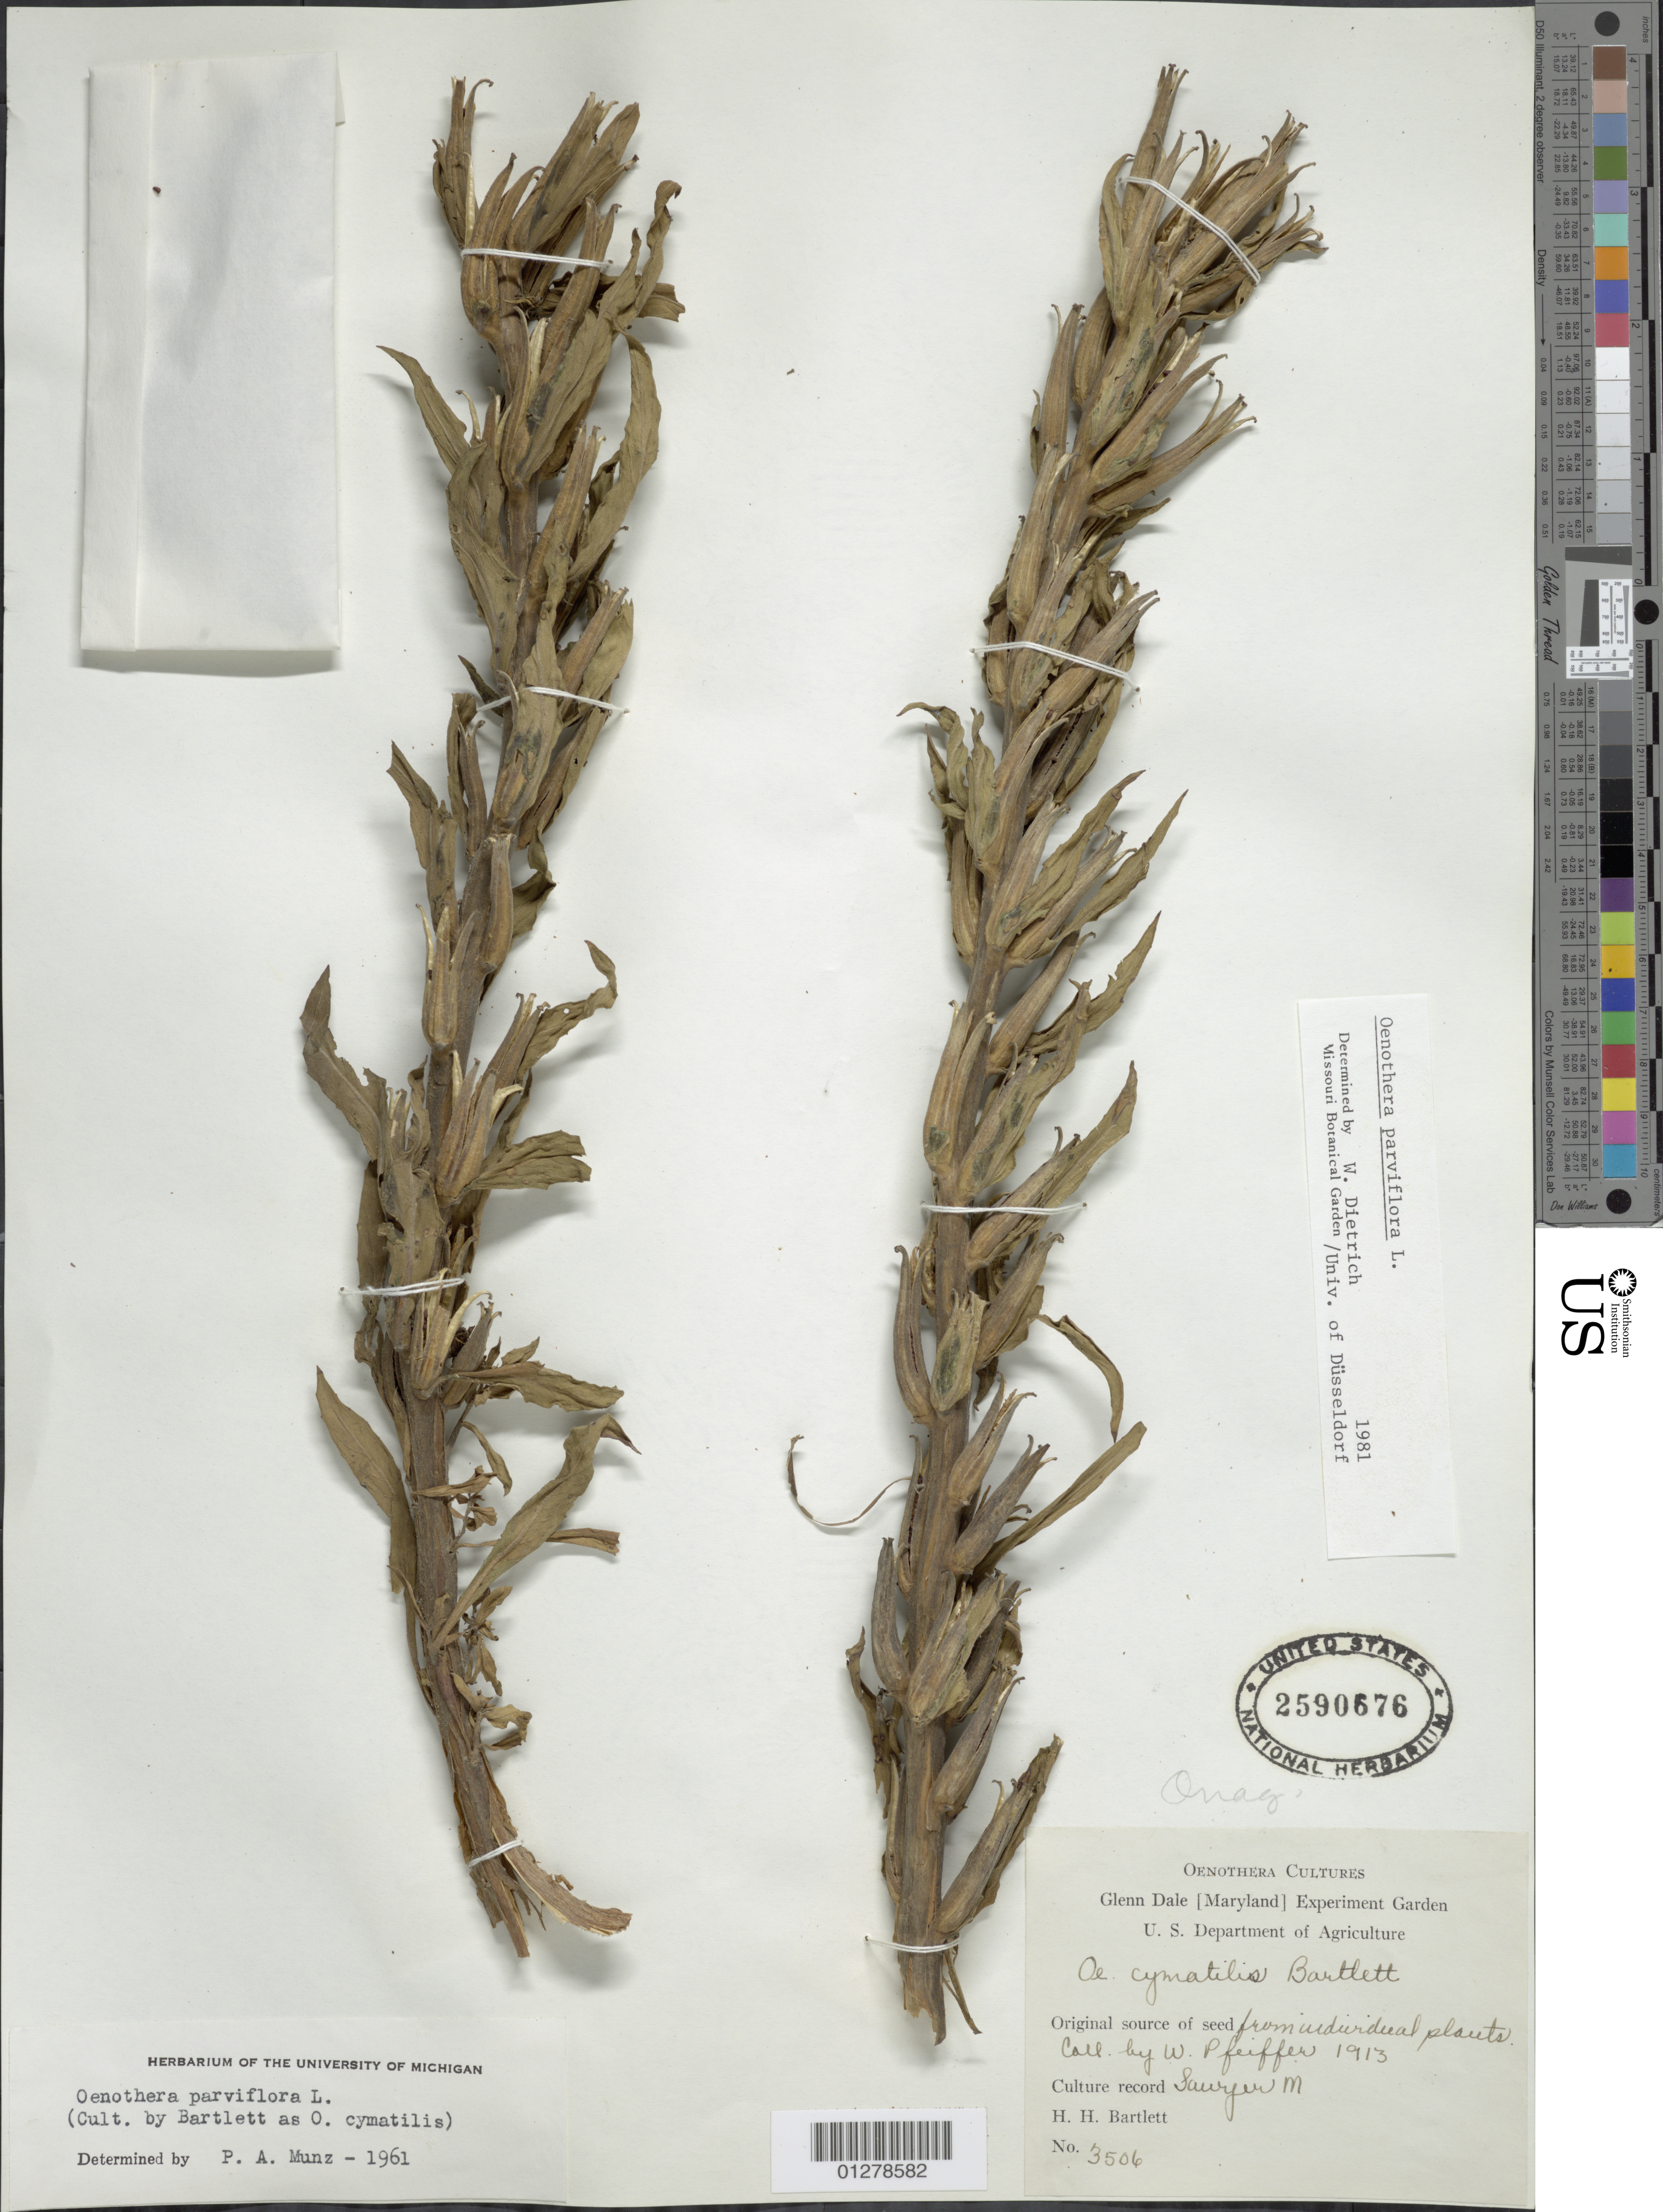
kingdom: Plantae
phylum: Tracheophyta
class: Magnoliopsida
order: Myrtales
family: Onagraceae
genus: Oenothera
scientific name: Oenothera parviflora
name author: L.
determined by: Munz, Philip A.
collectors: H. H. Bartlett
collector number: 3506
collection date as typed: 1913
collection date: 1913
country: United States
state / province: Maryland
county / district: Prince George's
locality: Glen Dale [Maryland] Experiment Garden, US Department of Agriculture.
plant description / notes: Original source of seed collected by W. Pfeiffer, 1913. Culture record Sawyer M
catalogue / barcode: US 2590676